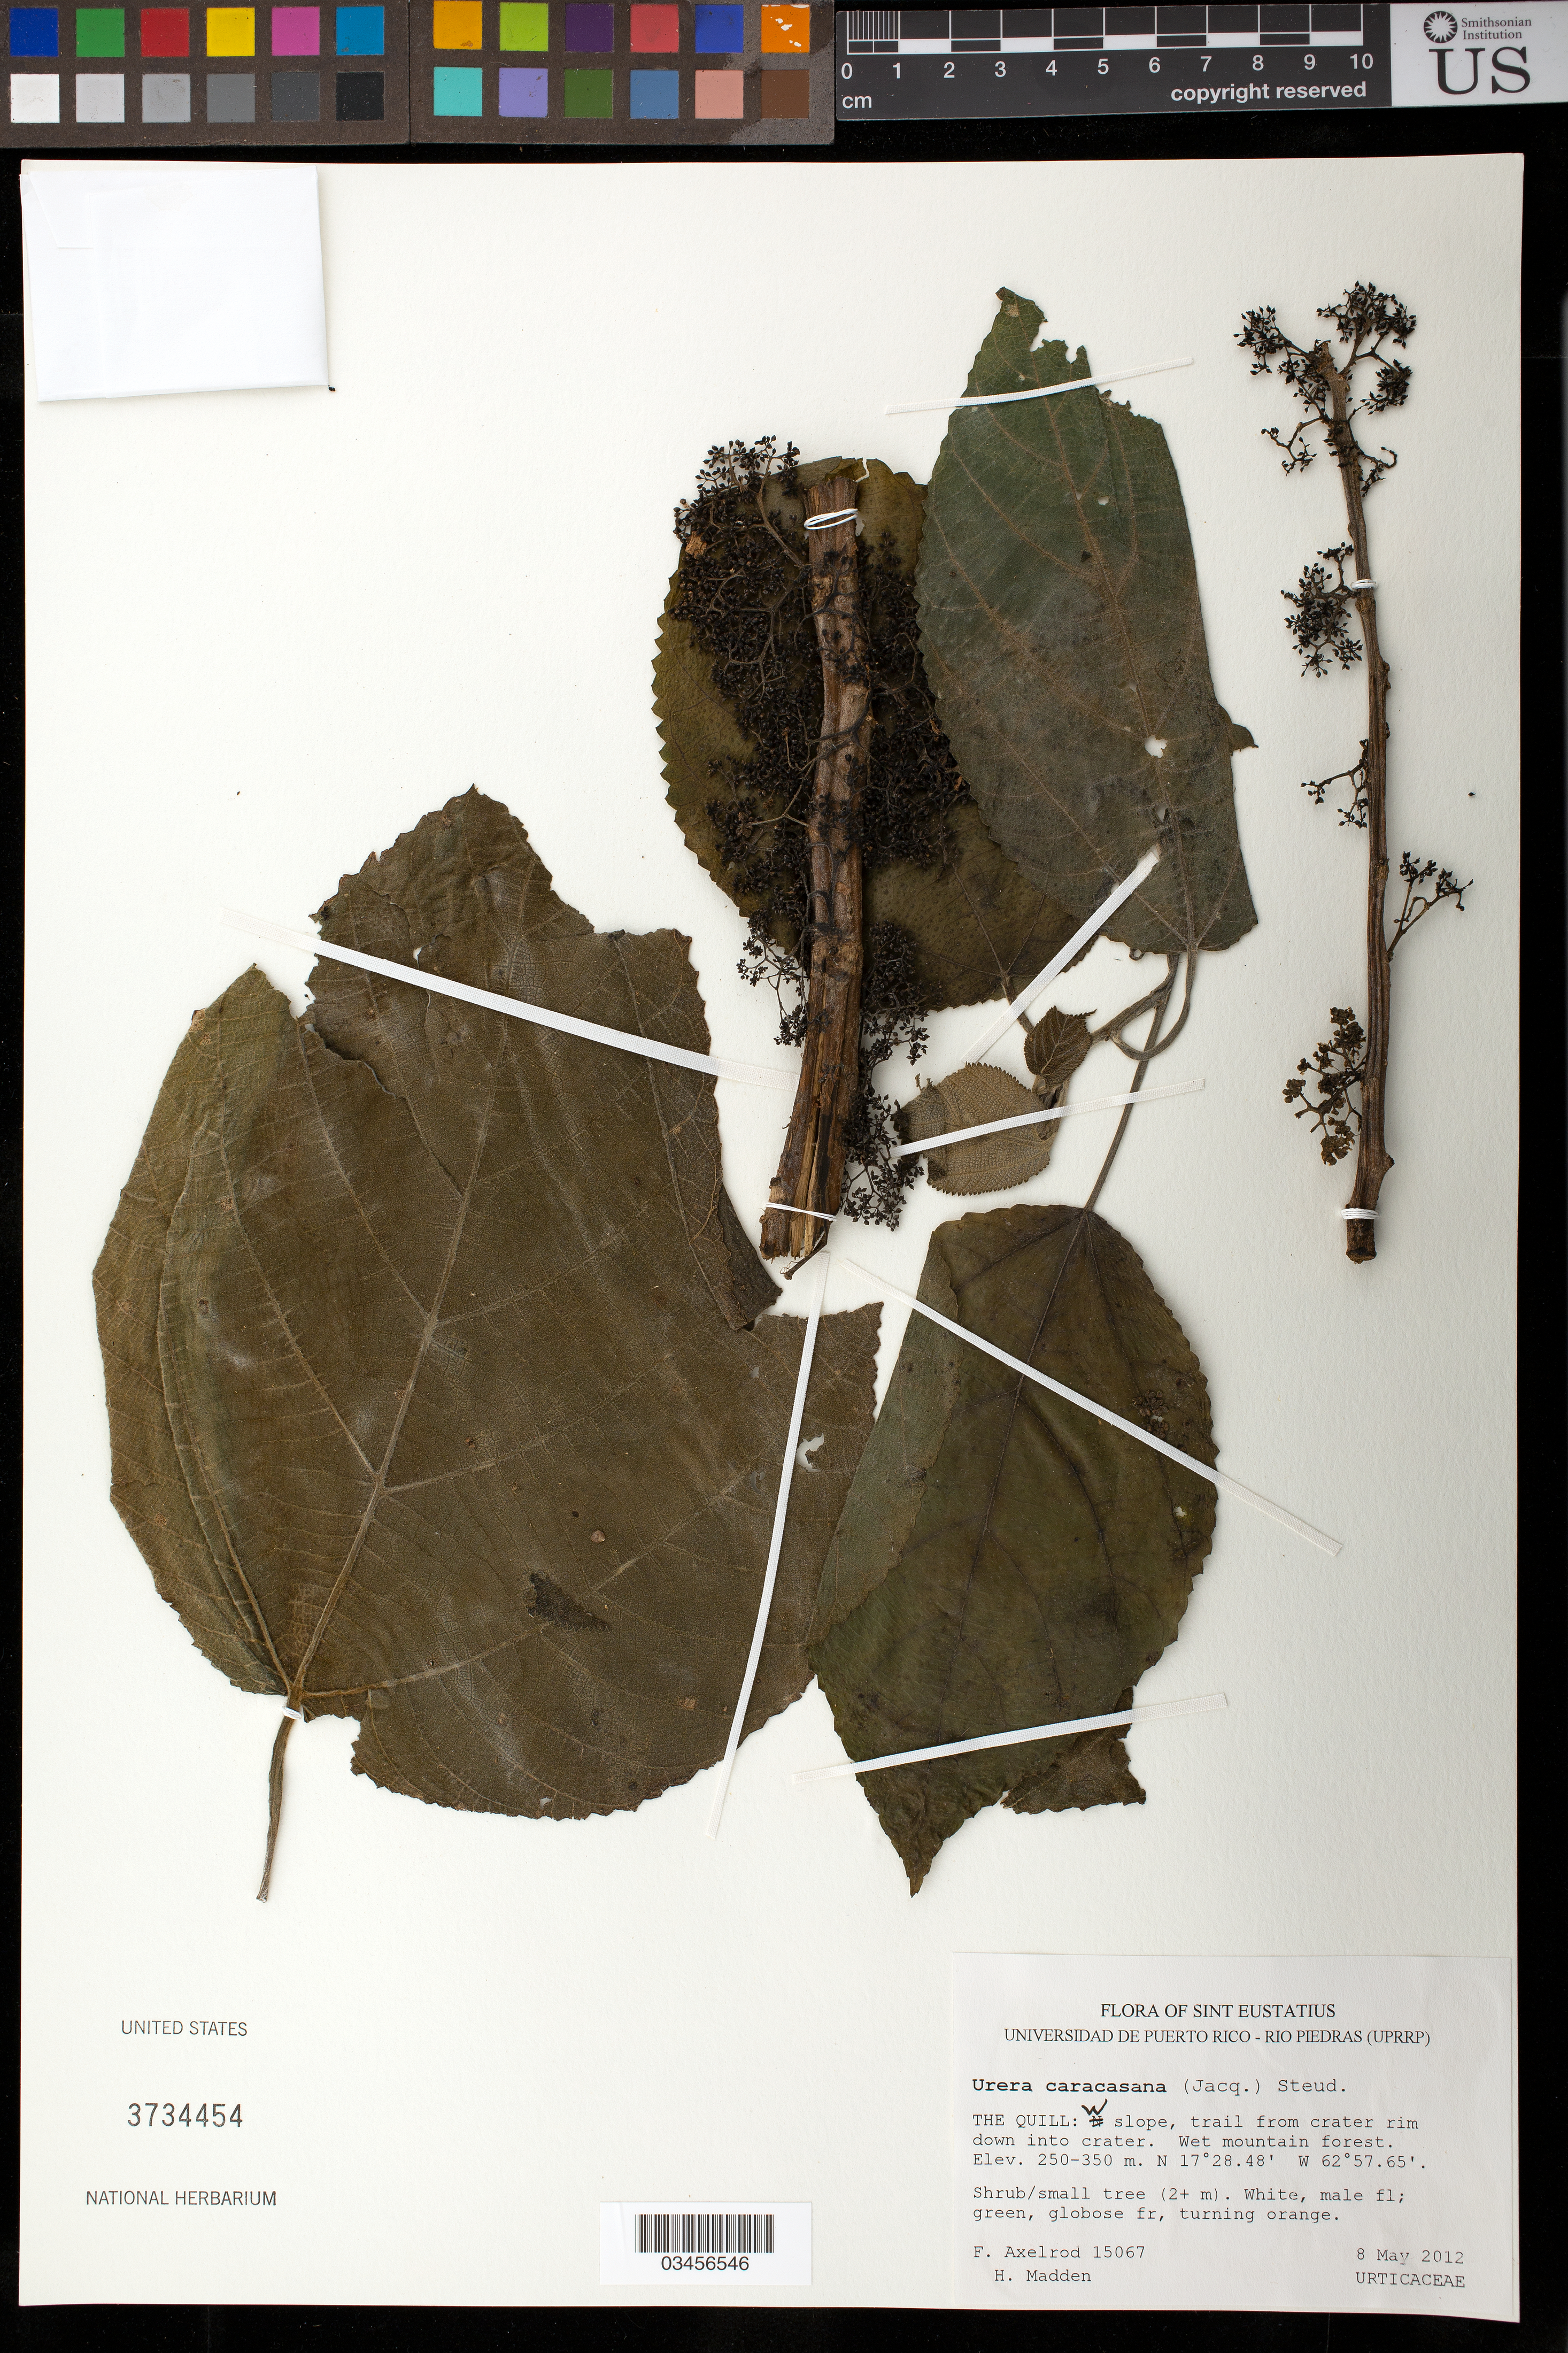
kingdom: Plantae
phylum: Tracheophyta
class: Magnoliopsida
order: Rosales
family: Urticaceae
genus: Urera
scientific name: Urera caracasana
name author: (Jacq.) Gaudich. ex Griseb.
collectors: F. S. Axelrod & H. Madden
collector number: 15067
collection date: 2012-05-08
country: Netherlands Antilles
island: Sint Eustatius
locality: The Quill: W slope, trail from crater rim down into crater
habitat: Wet mountain forest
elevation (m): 250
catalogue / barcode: US 3734454